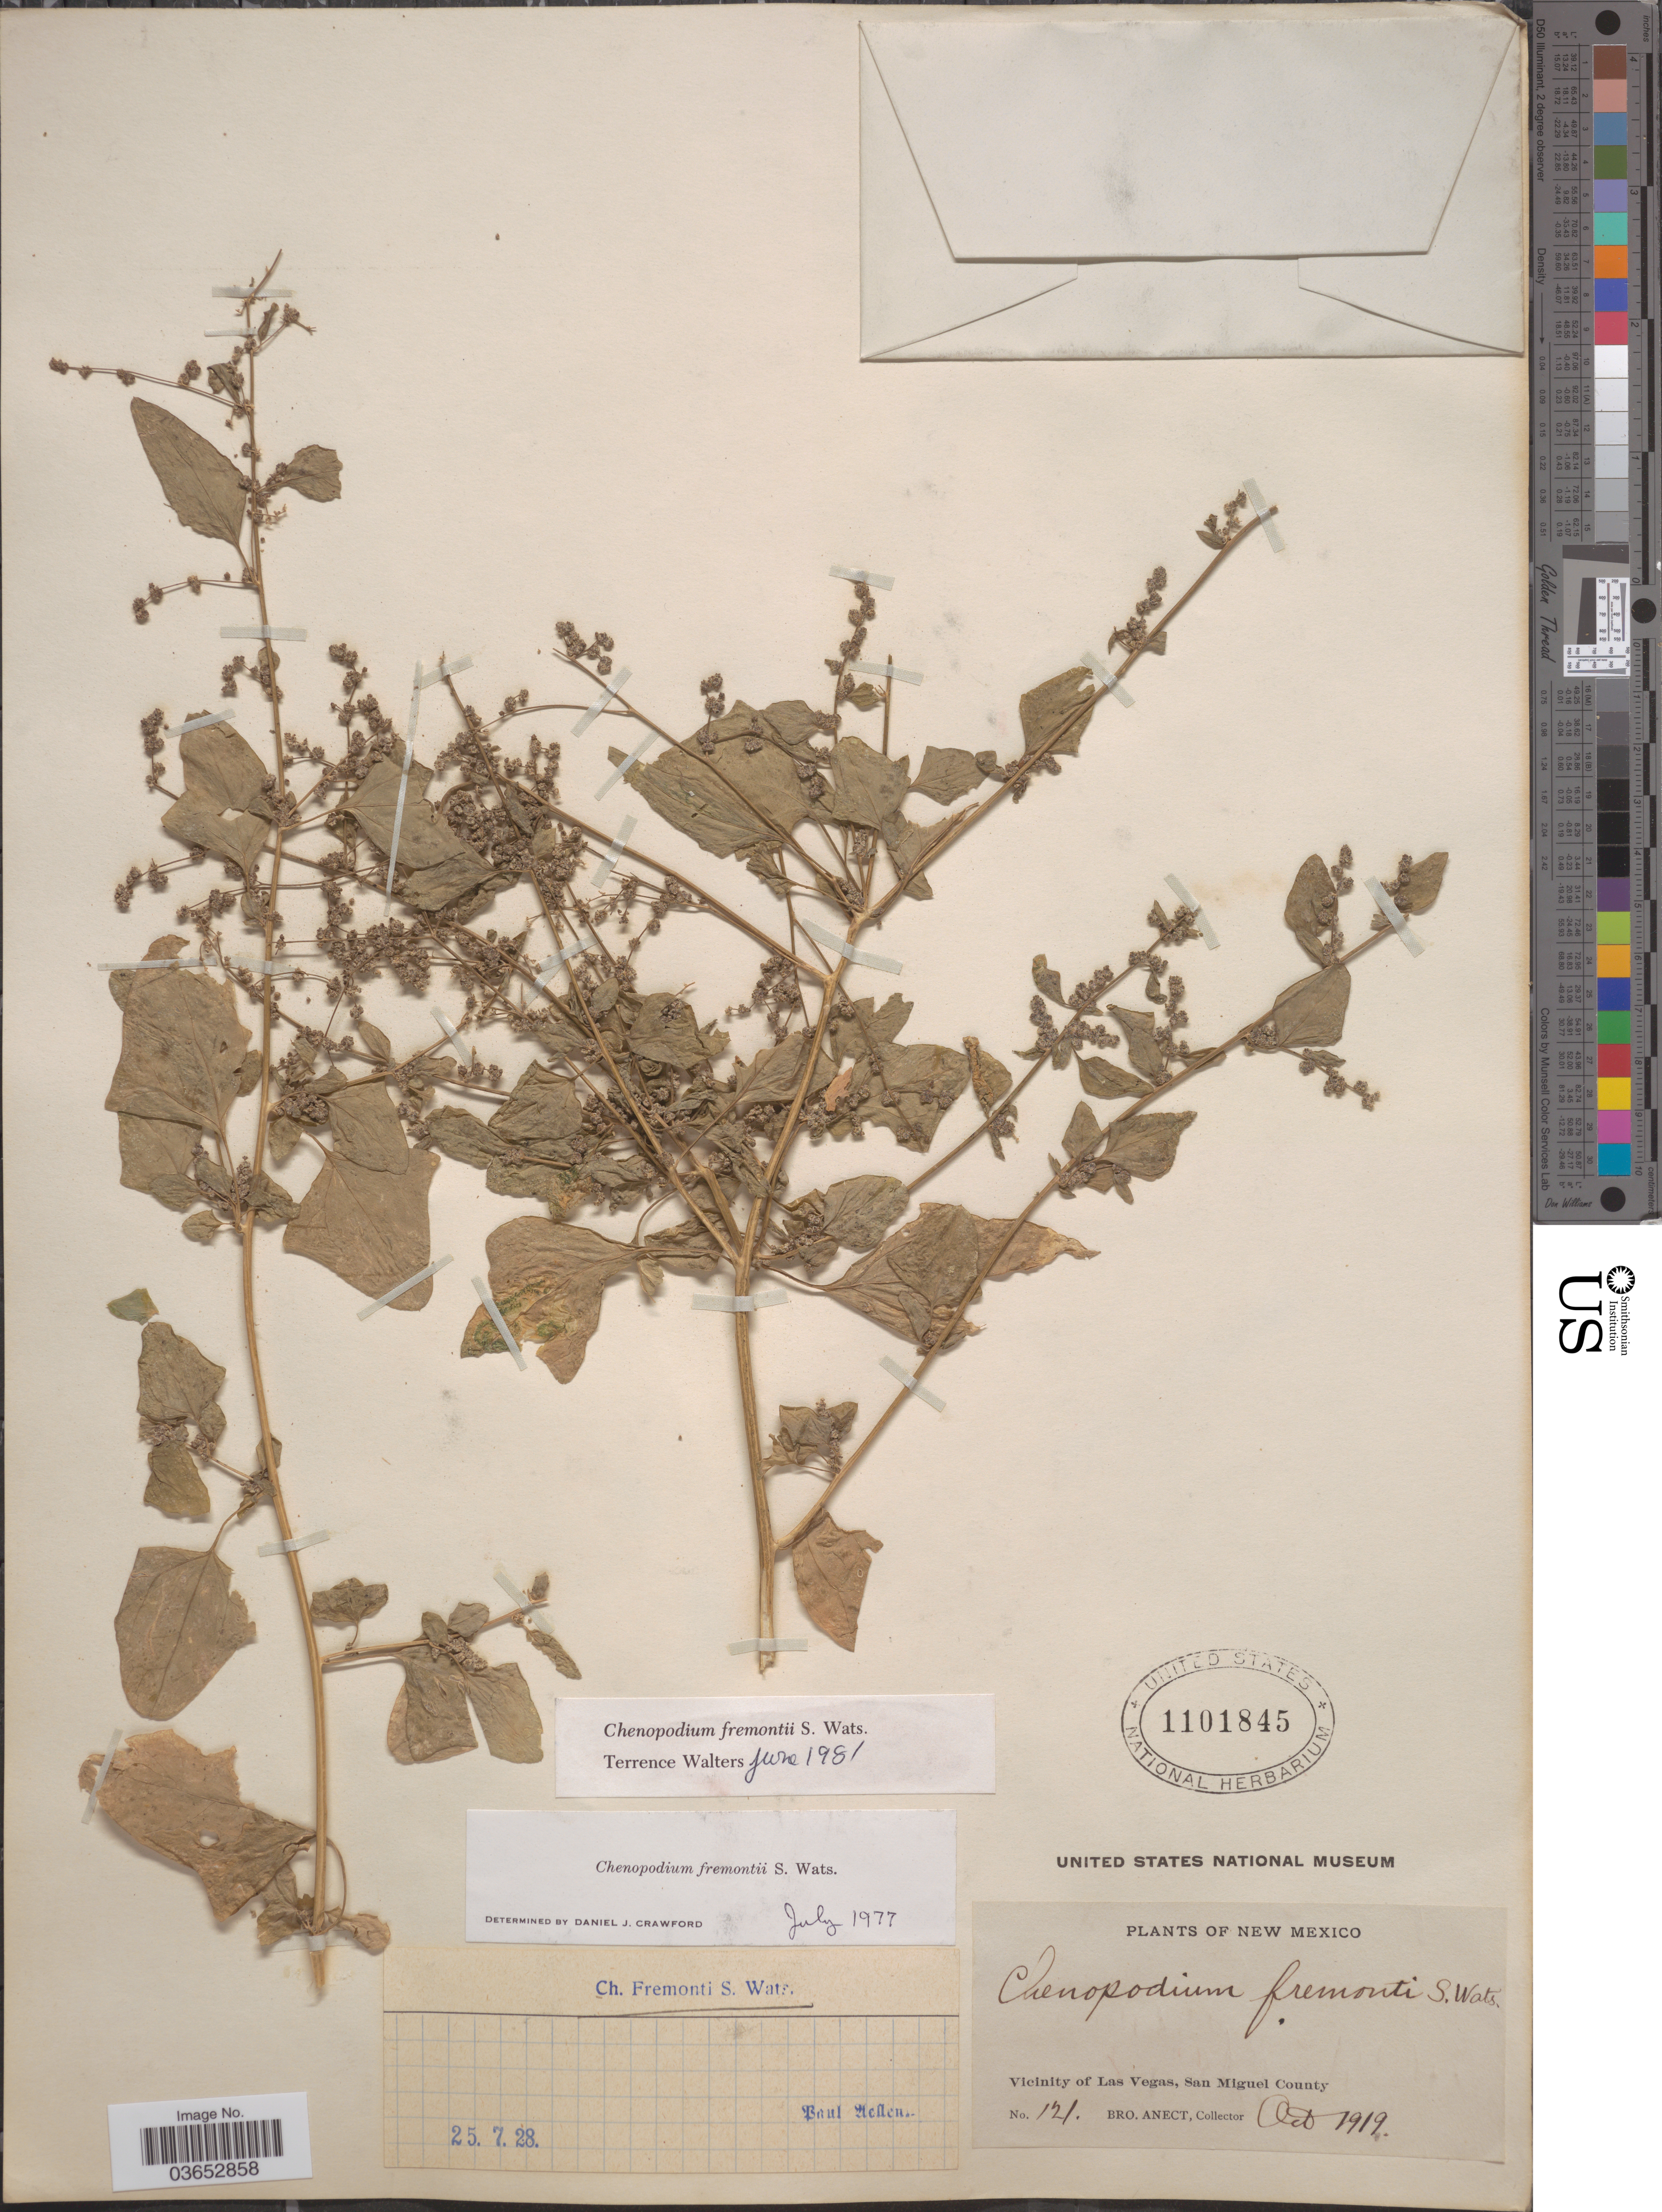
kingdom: Plantae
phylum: Tracheophyta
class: Magnoliopsida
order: Caryophyllales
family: Amaranthaceae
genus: Chenopodium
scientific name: Chenopodium fremontii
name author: S. Watson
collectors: B. Anect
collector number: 121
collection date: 1919-10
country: United States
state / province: New Mexico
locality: Vicinity of Las Vegas, San Miguel County.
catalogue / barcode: US 1101845